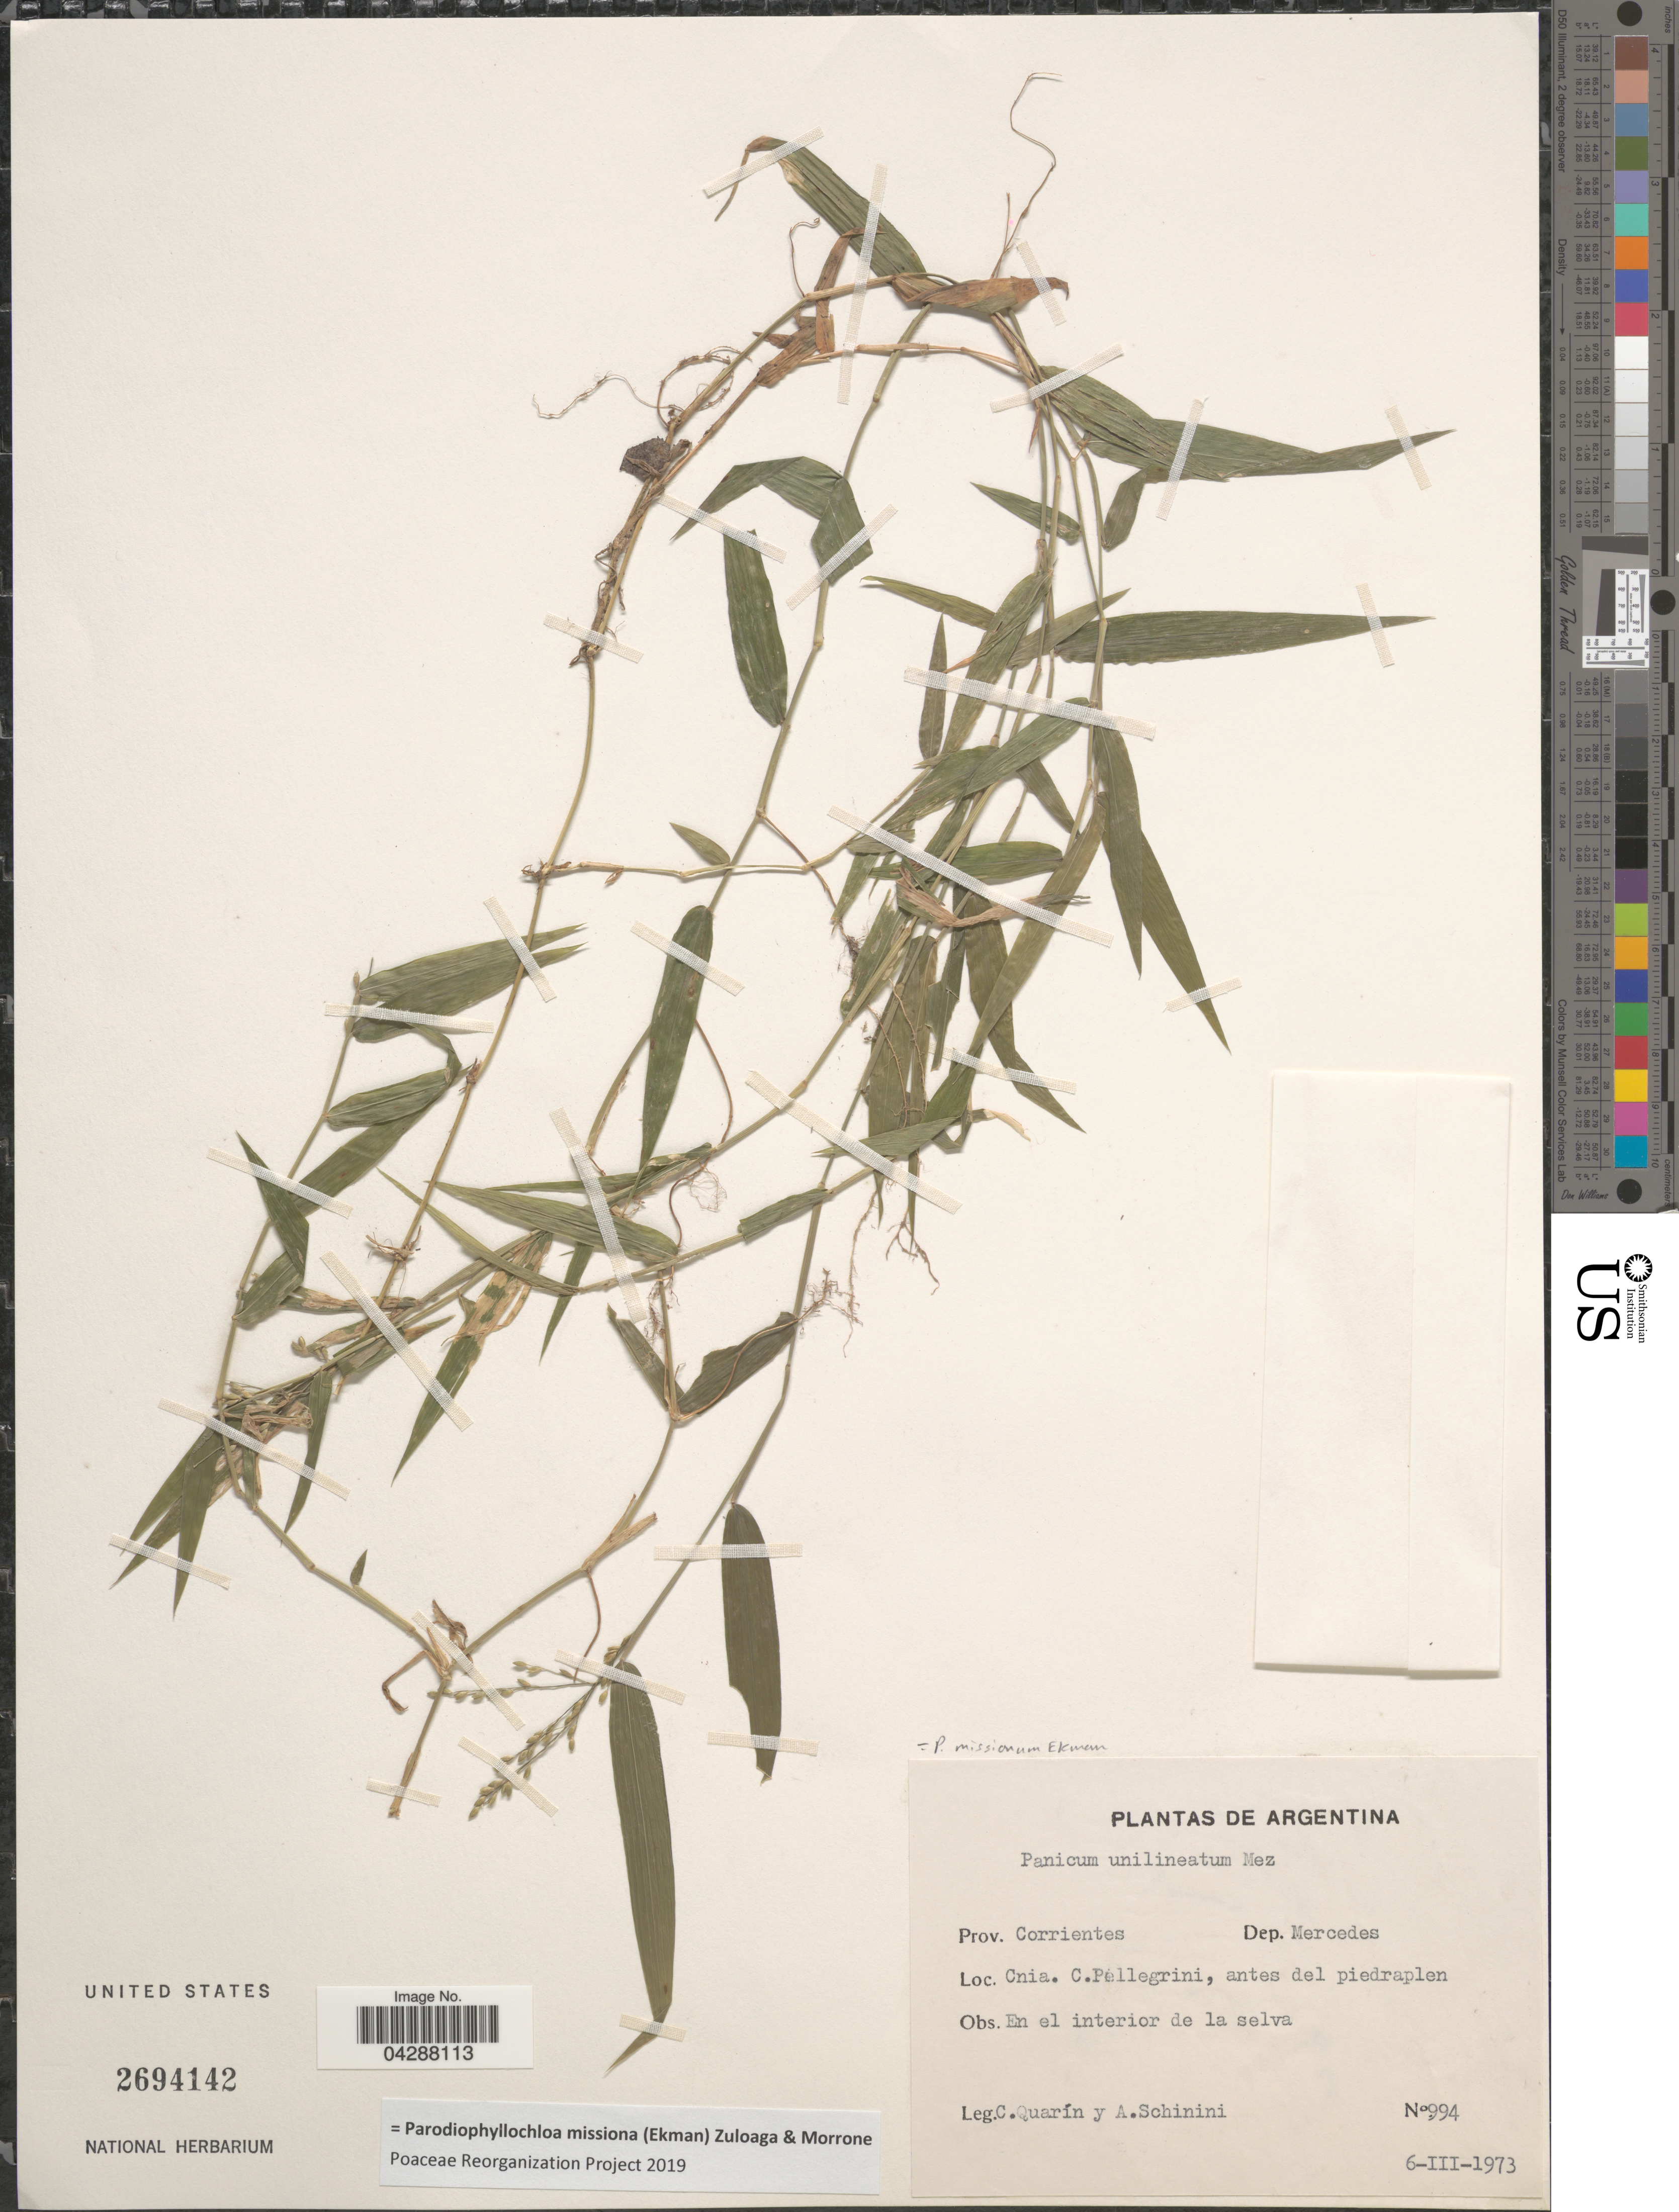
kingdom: Plantae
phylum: Tracheophyta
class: Liliopsida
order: Poales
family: Poaceae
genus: Parodiophyllochloa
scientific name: Parodiophyllochloa missiona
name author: (Ekman) Zuloaga & Morrone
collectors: C. Quarin & A. Schinini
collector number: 994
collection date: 1973-03-06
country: Argentina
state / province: Corrientes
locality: Dep. Mercedes. Cnie. C. Pellegrini, antes del piedraplen.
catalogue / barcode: US 2694142